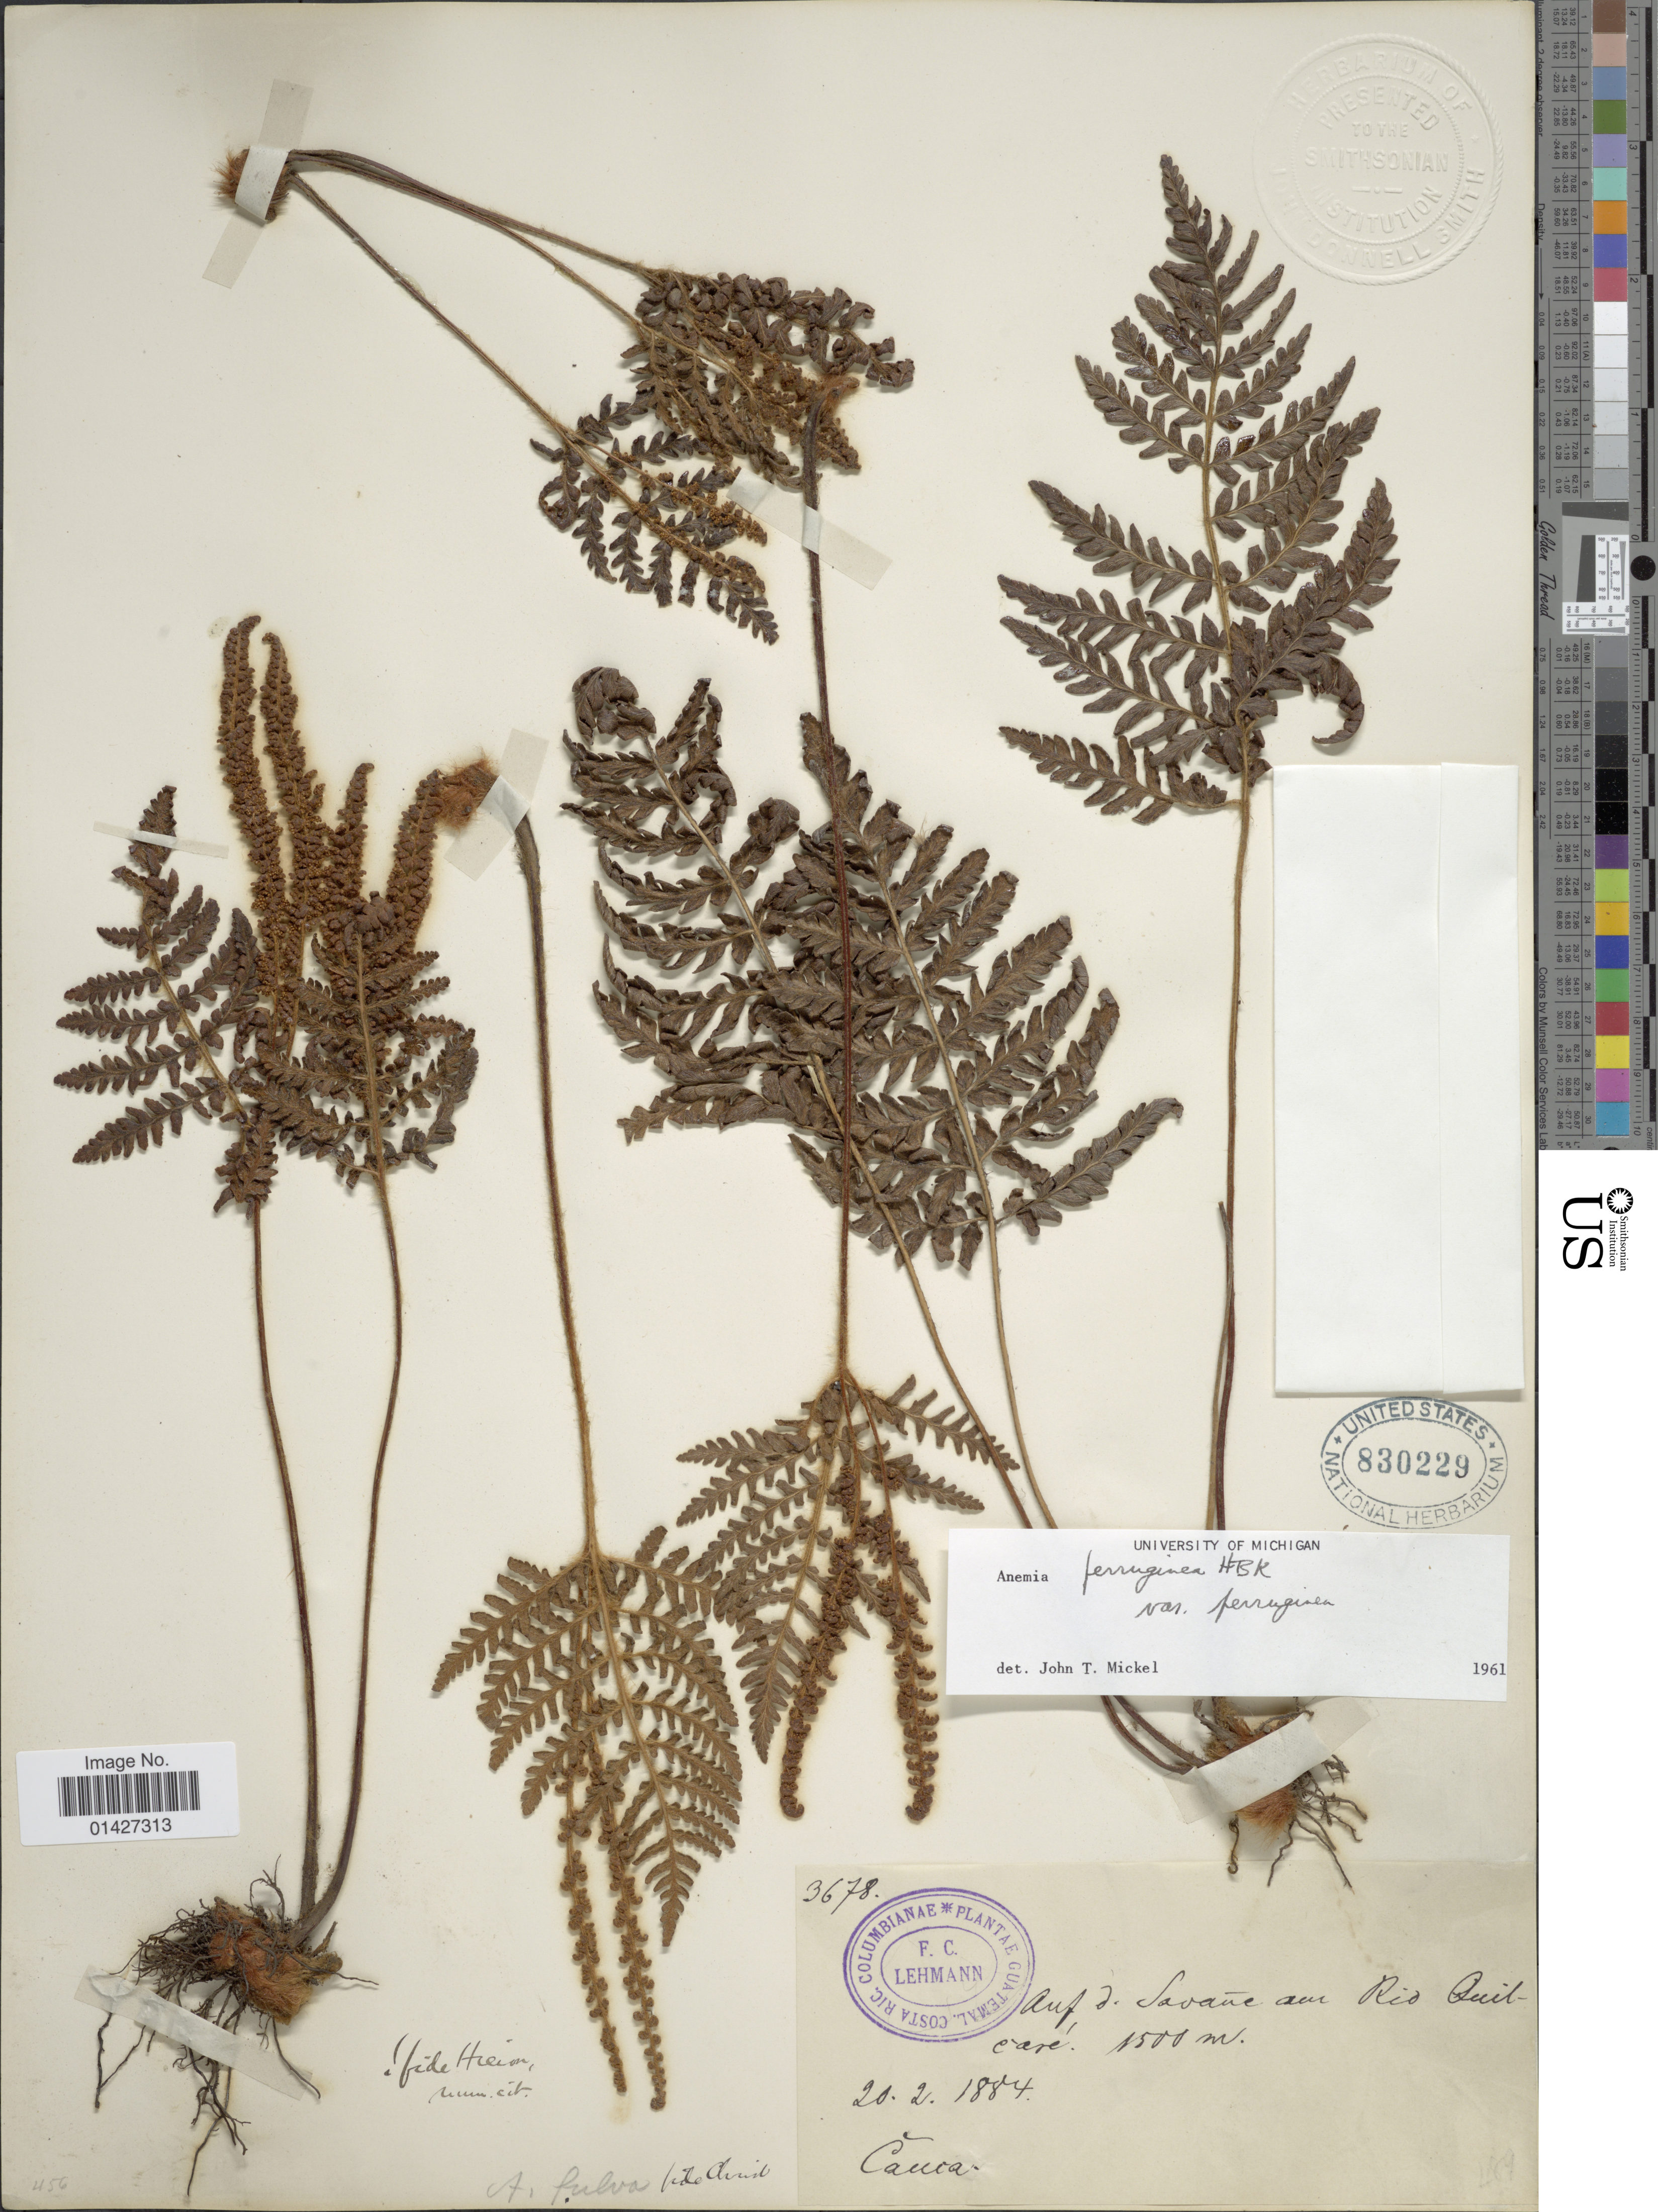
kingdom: Plantae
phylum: Tracheophyta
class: Polypodiopsida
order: Schizaeales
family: Anemiaceae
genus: Anemia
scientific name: Anemia ferruginea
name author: Kunth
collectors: F. C. Lehmann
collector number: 3678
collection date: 1884-02-20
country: Colombia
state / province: Cauca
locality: Auf. d. Savané am Rio Quitcaré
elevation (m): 1500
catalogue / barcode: US 830229